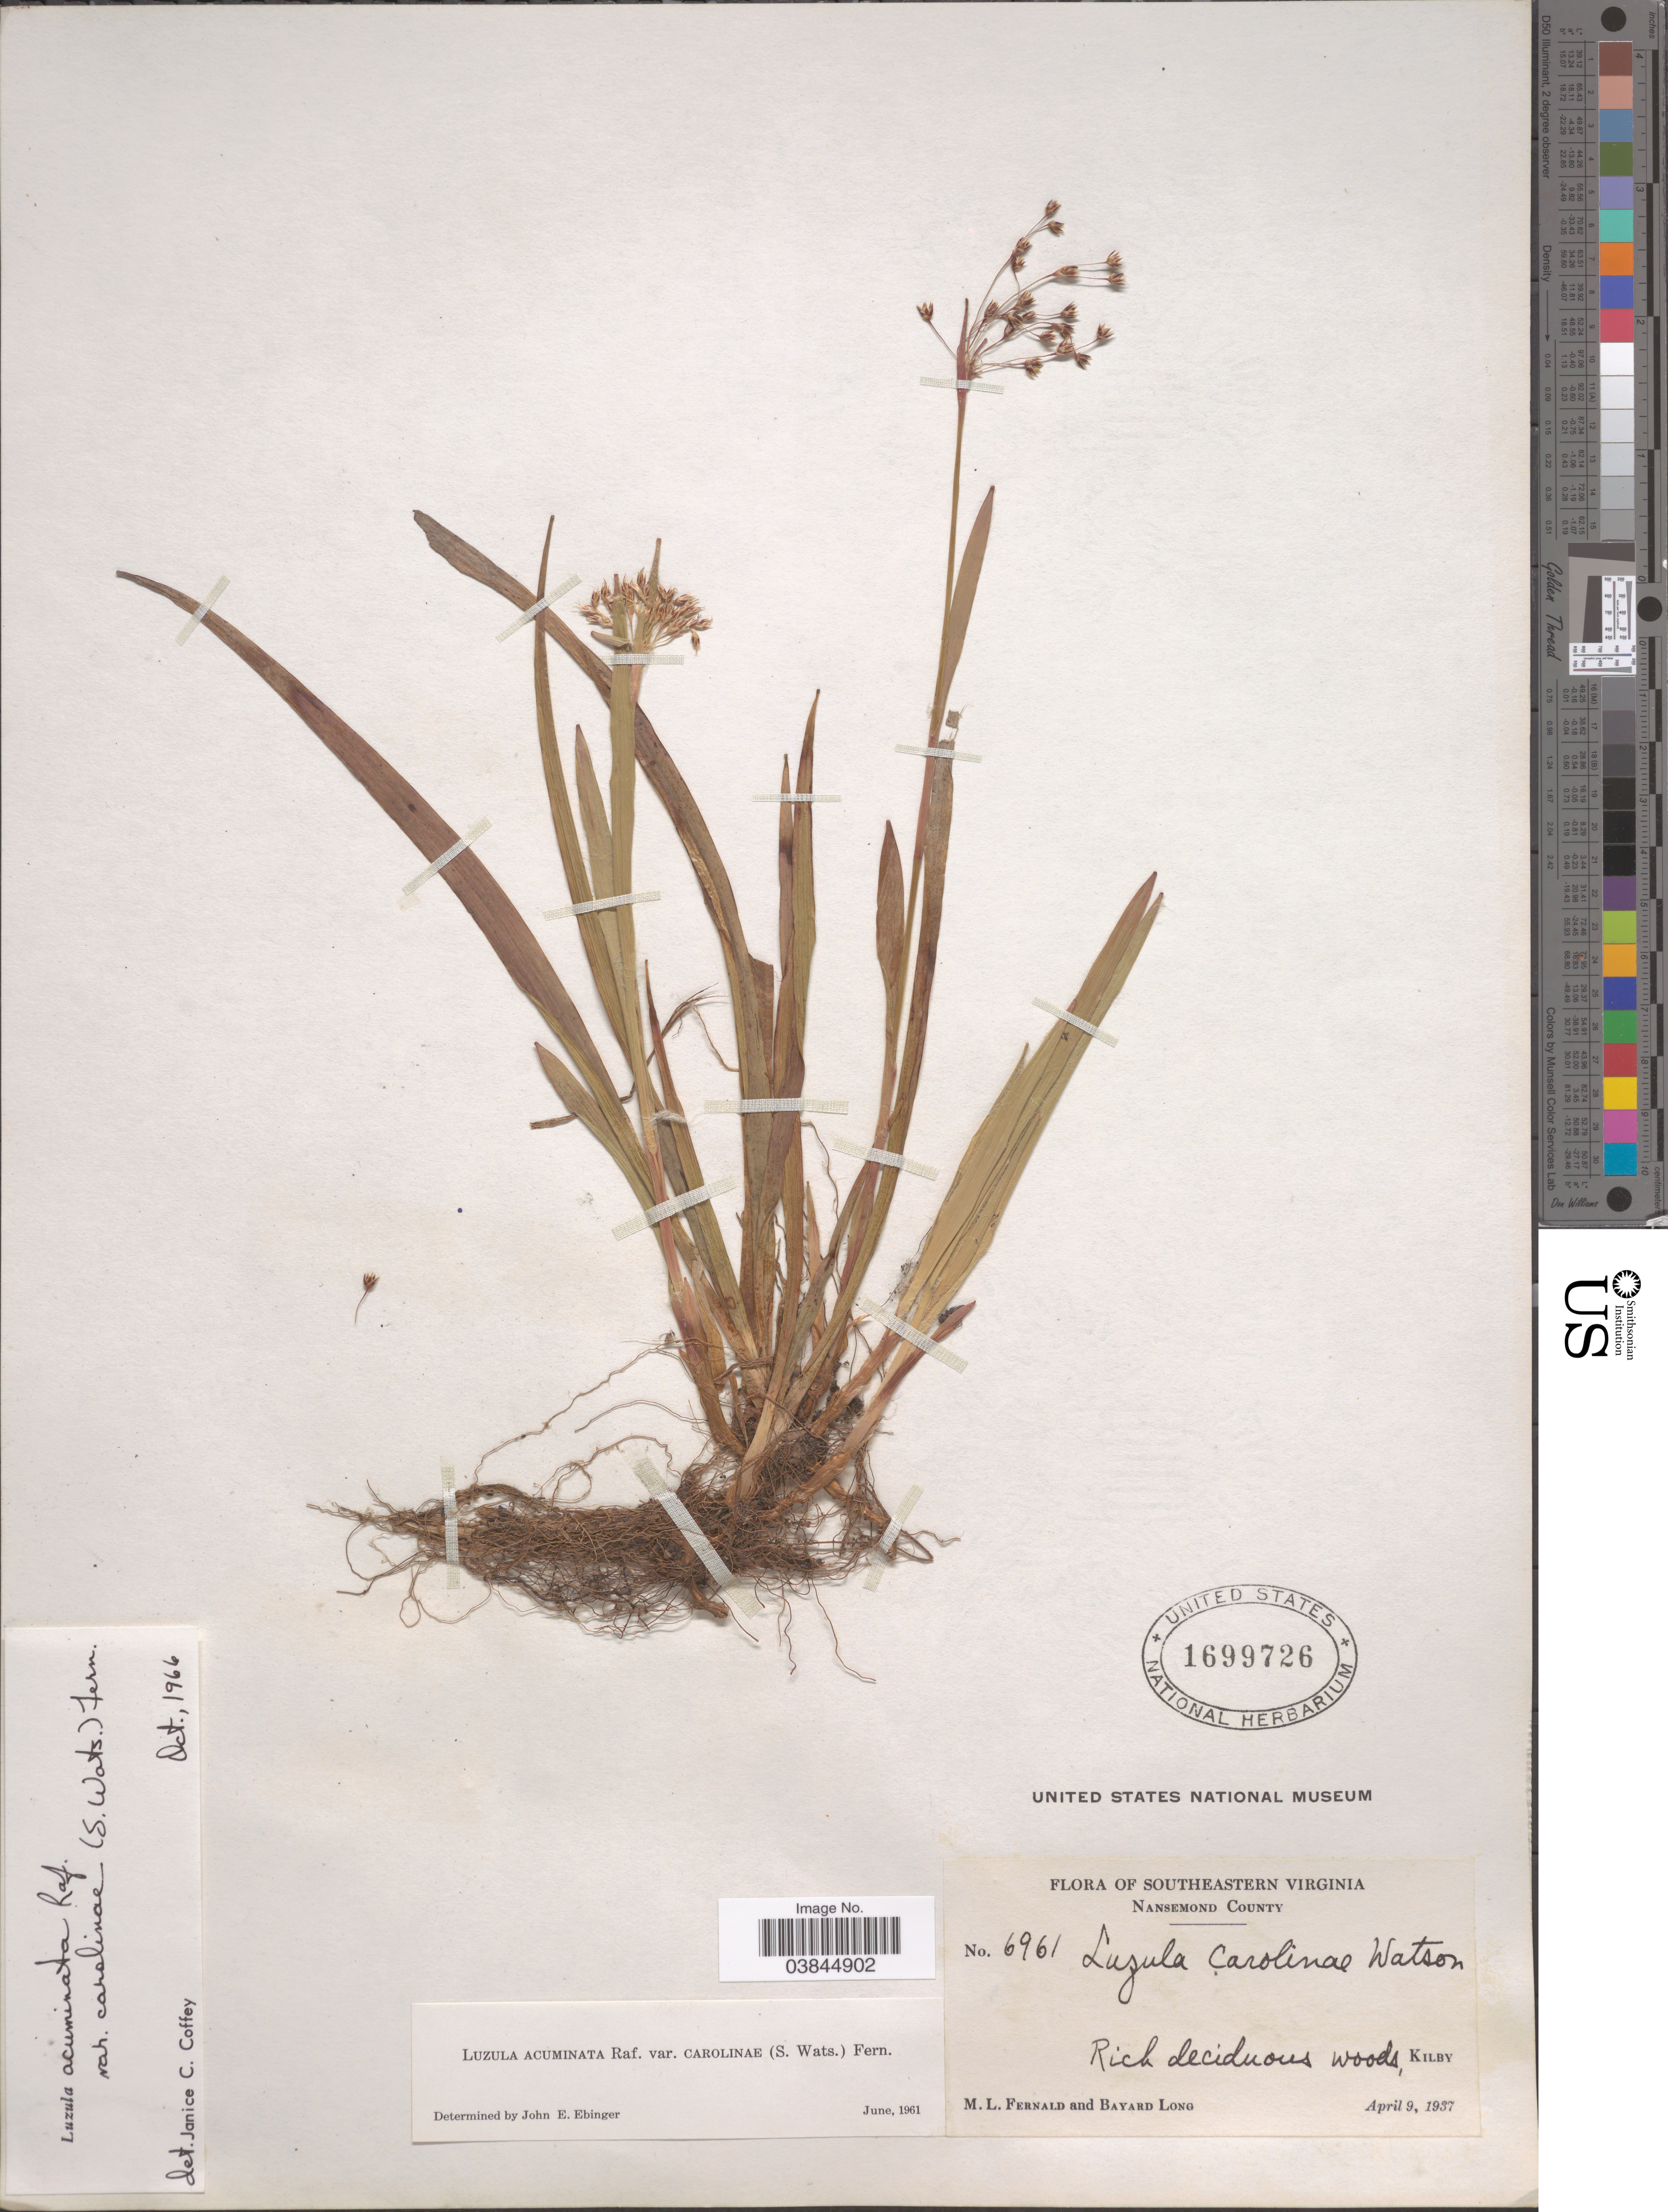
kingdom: Plantae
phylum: Tracheophyta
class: Liliopsida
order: Poales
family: Juncaceae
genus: Luzula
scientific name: Luzula acuminata var. carolinae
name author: (S. Watson) Fernald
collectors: M. L. Fernald & B. Long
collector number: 6961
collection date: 1937-04-09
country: United States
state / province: Virginia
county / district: City of Suffolk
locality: Southeastern Virginia. Nansemond County. Kilby.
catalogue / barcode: US 1699726